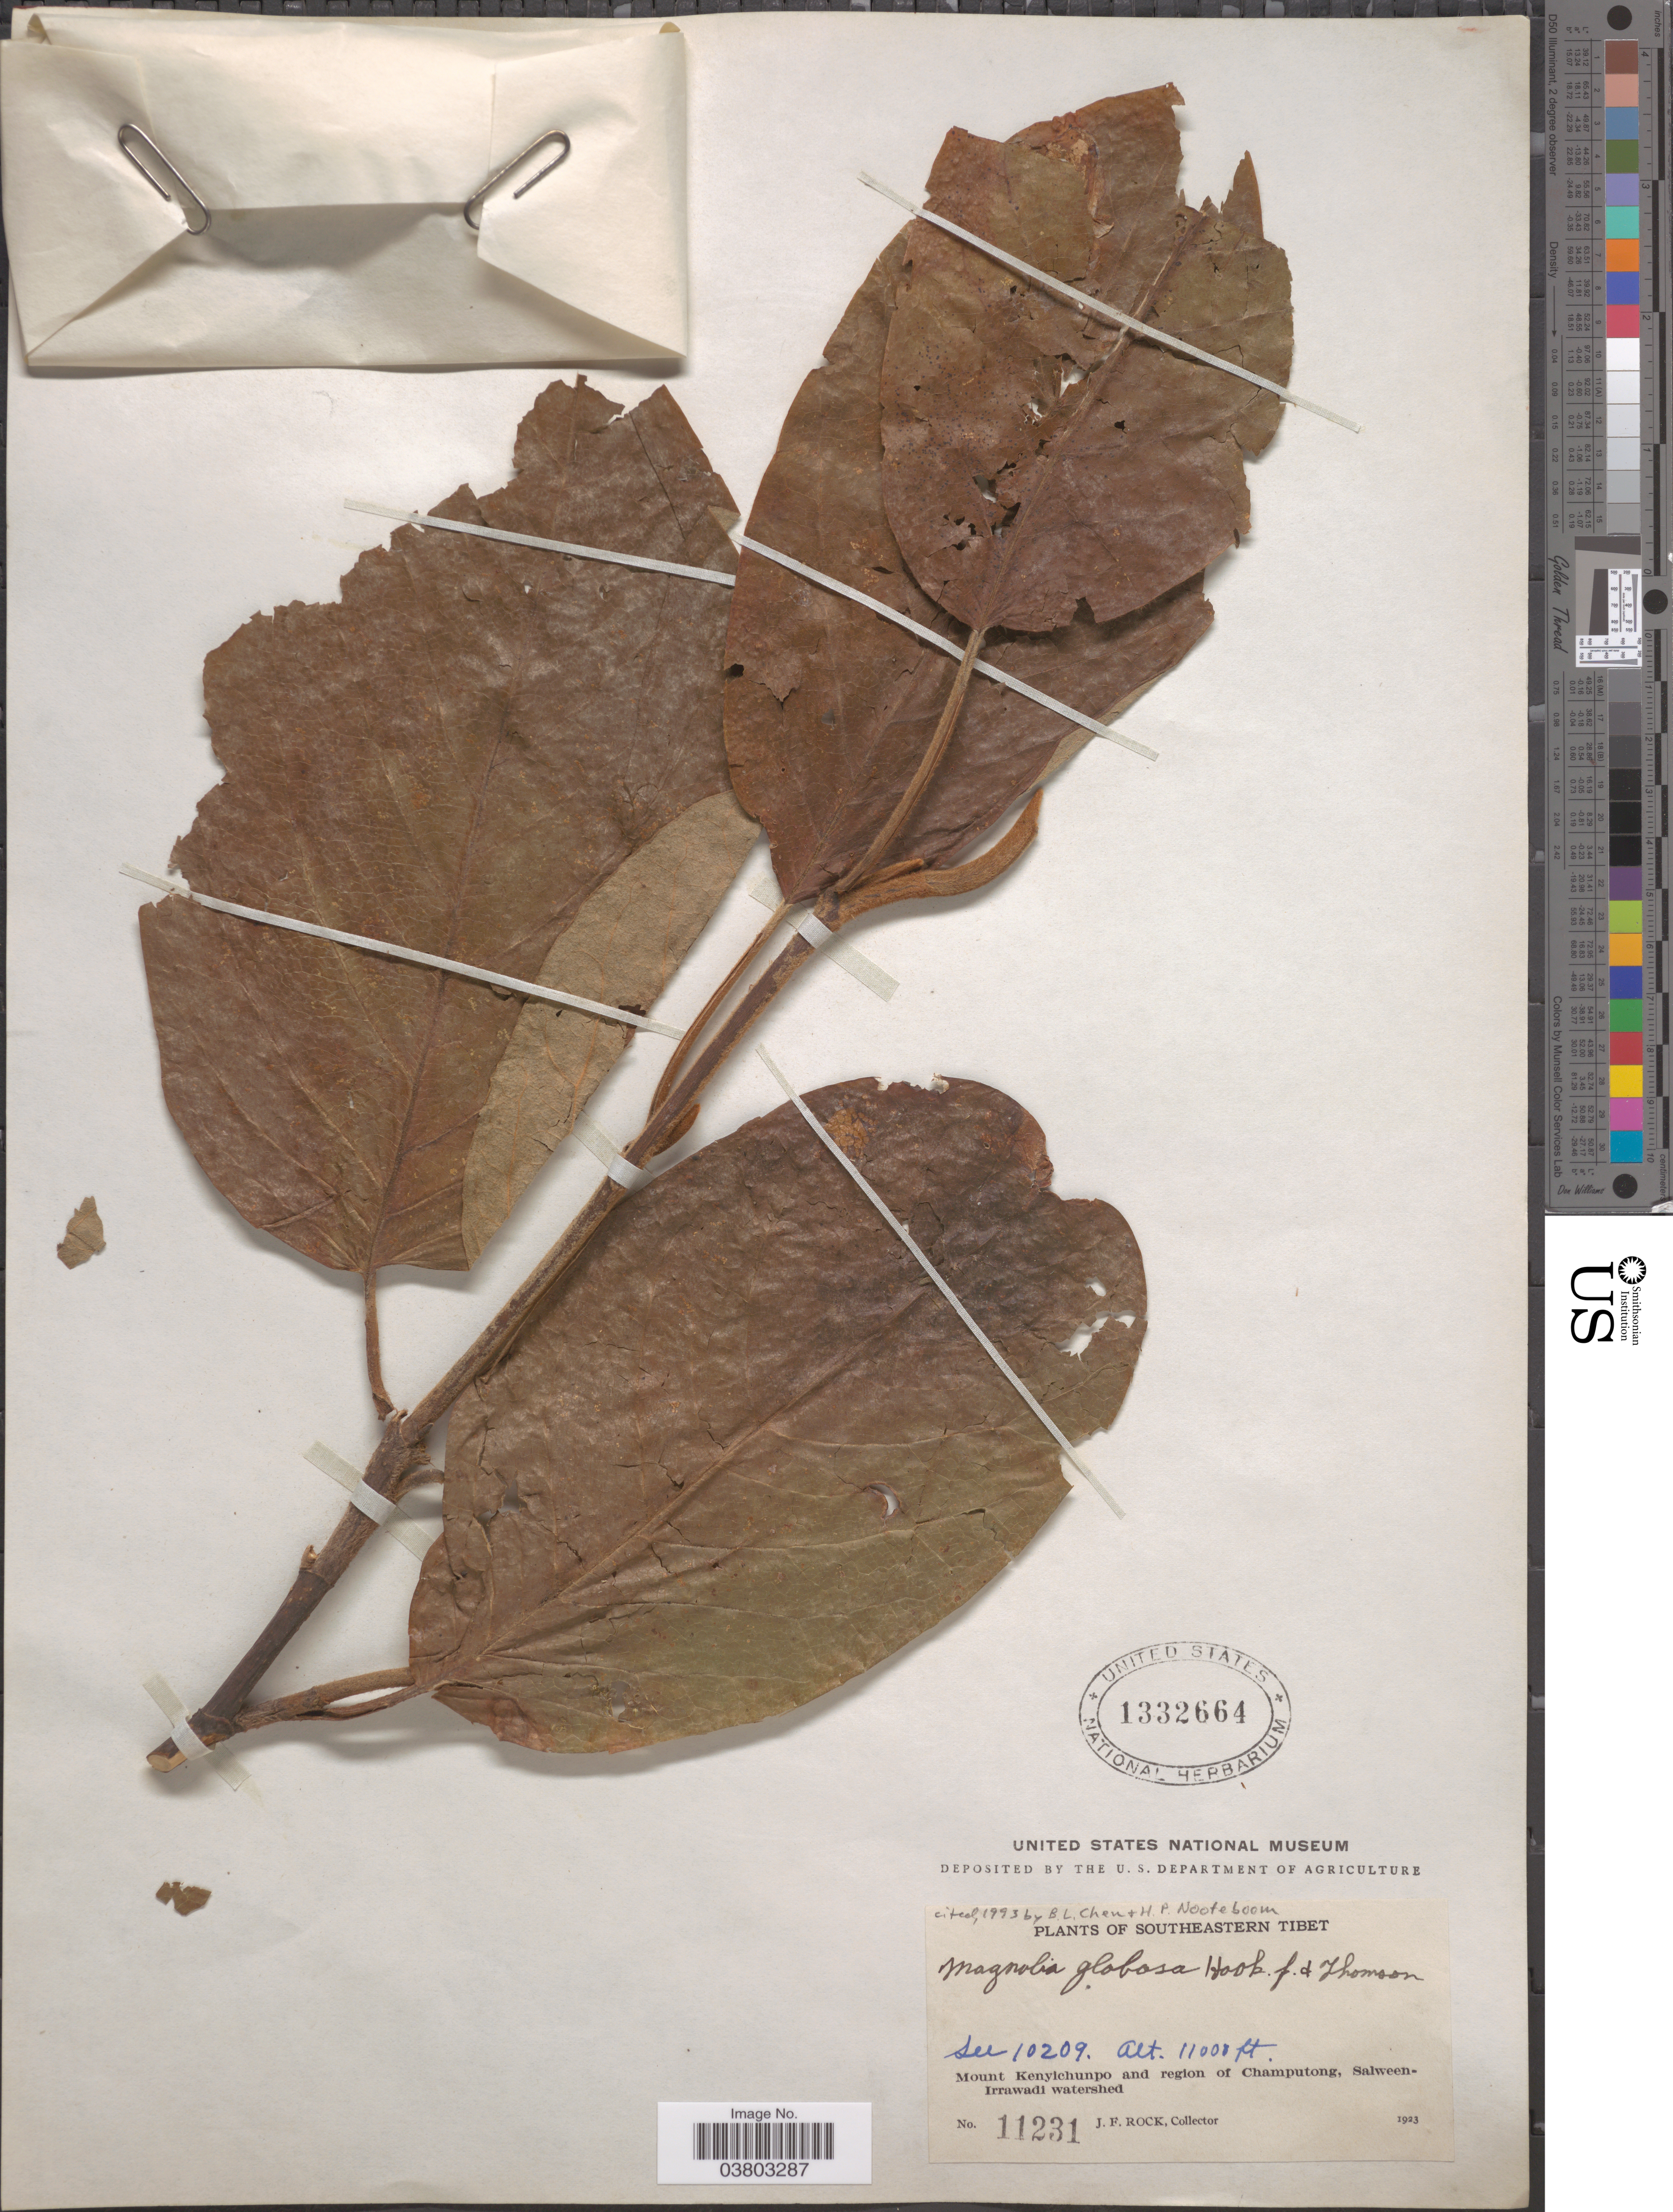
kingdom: Plantae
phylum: Tracheophyta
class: Magnoliopsida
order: Magnoliales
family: Magnoliaceae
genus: Magnolia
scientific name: Magnolia globosa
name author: Hook. f. & Thomson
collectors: J. Rock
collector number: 11231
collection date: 1923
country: China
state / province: Xizang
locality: Southeastern Tibet. Mount Kenyichunpo and region of Champutong, Salween-Irrawadi watershed.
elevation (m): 3353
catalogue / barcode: US 1332664